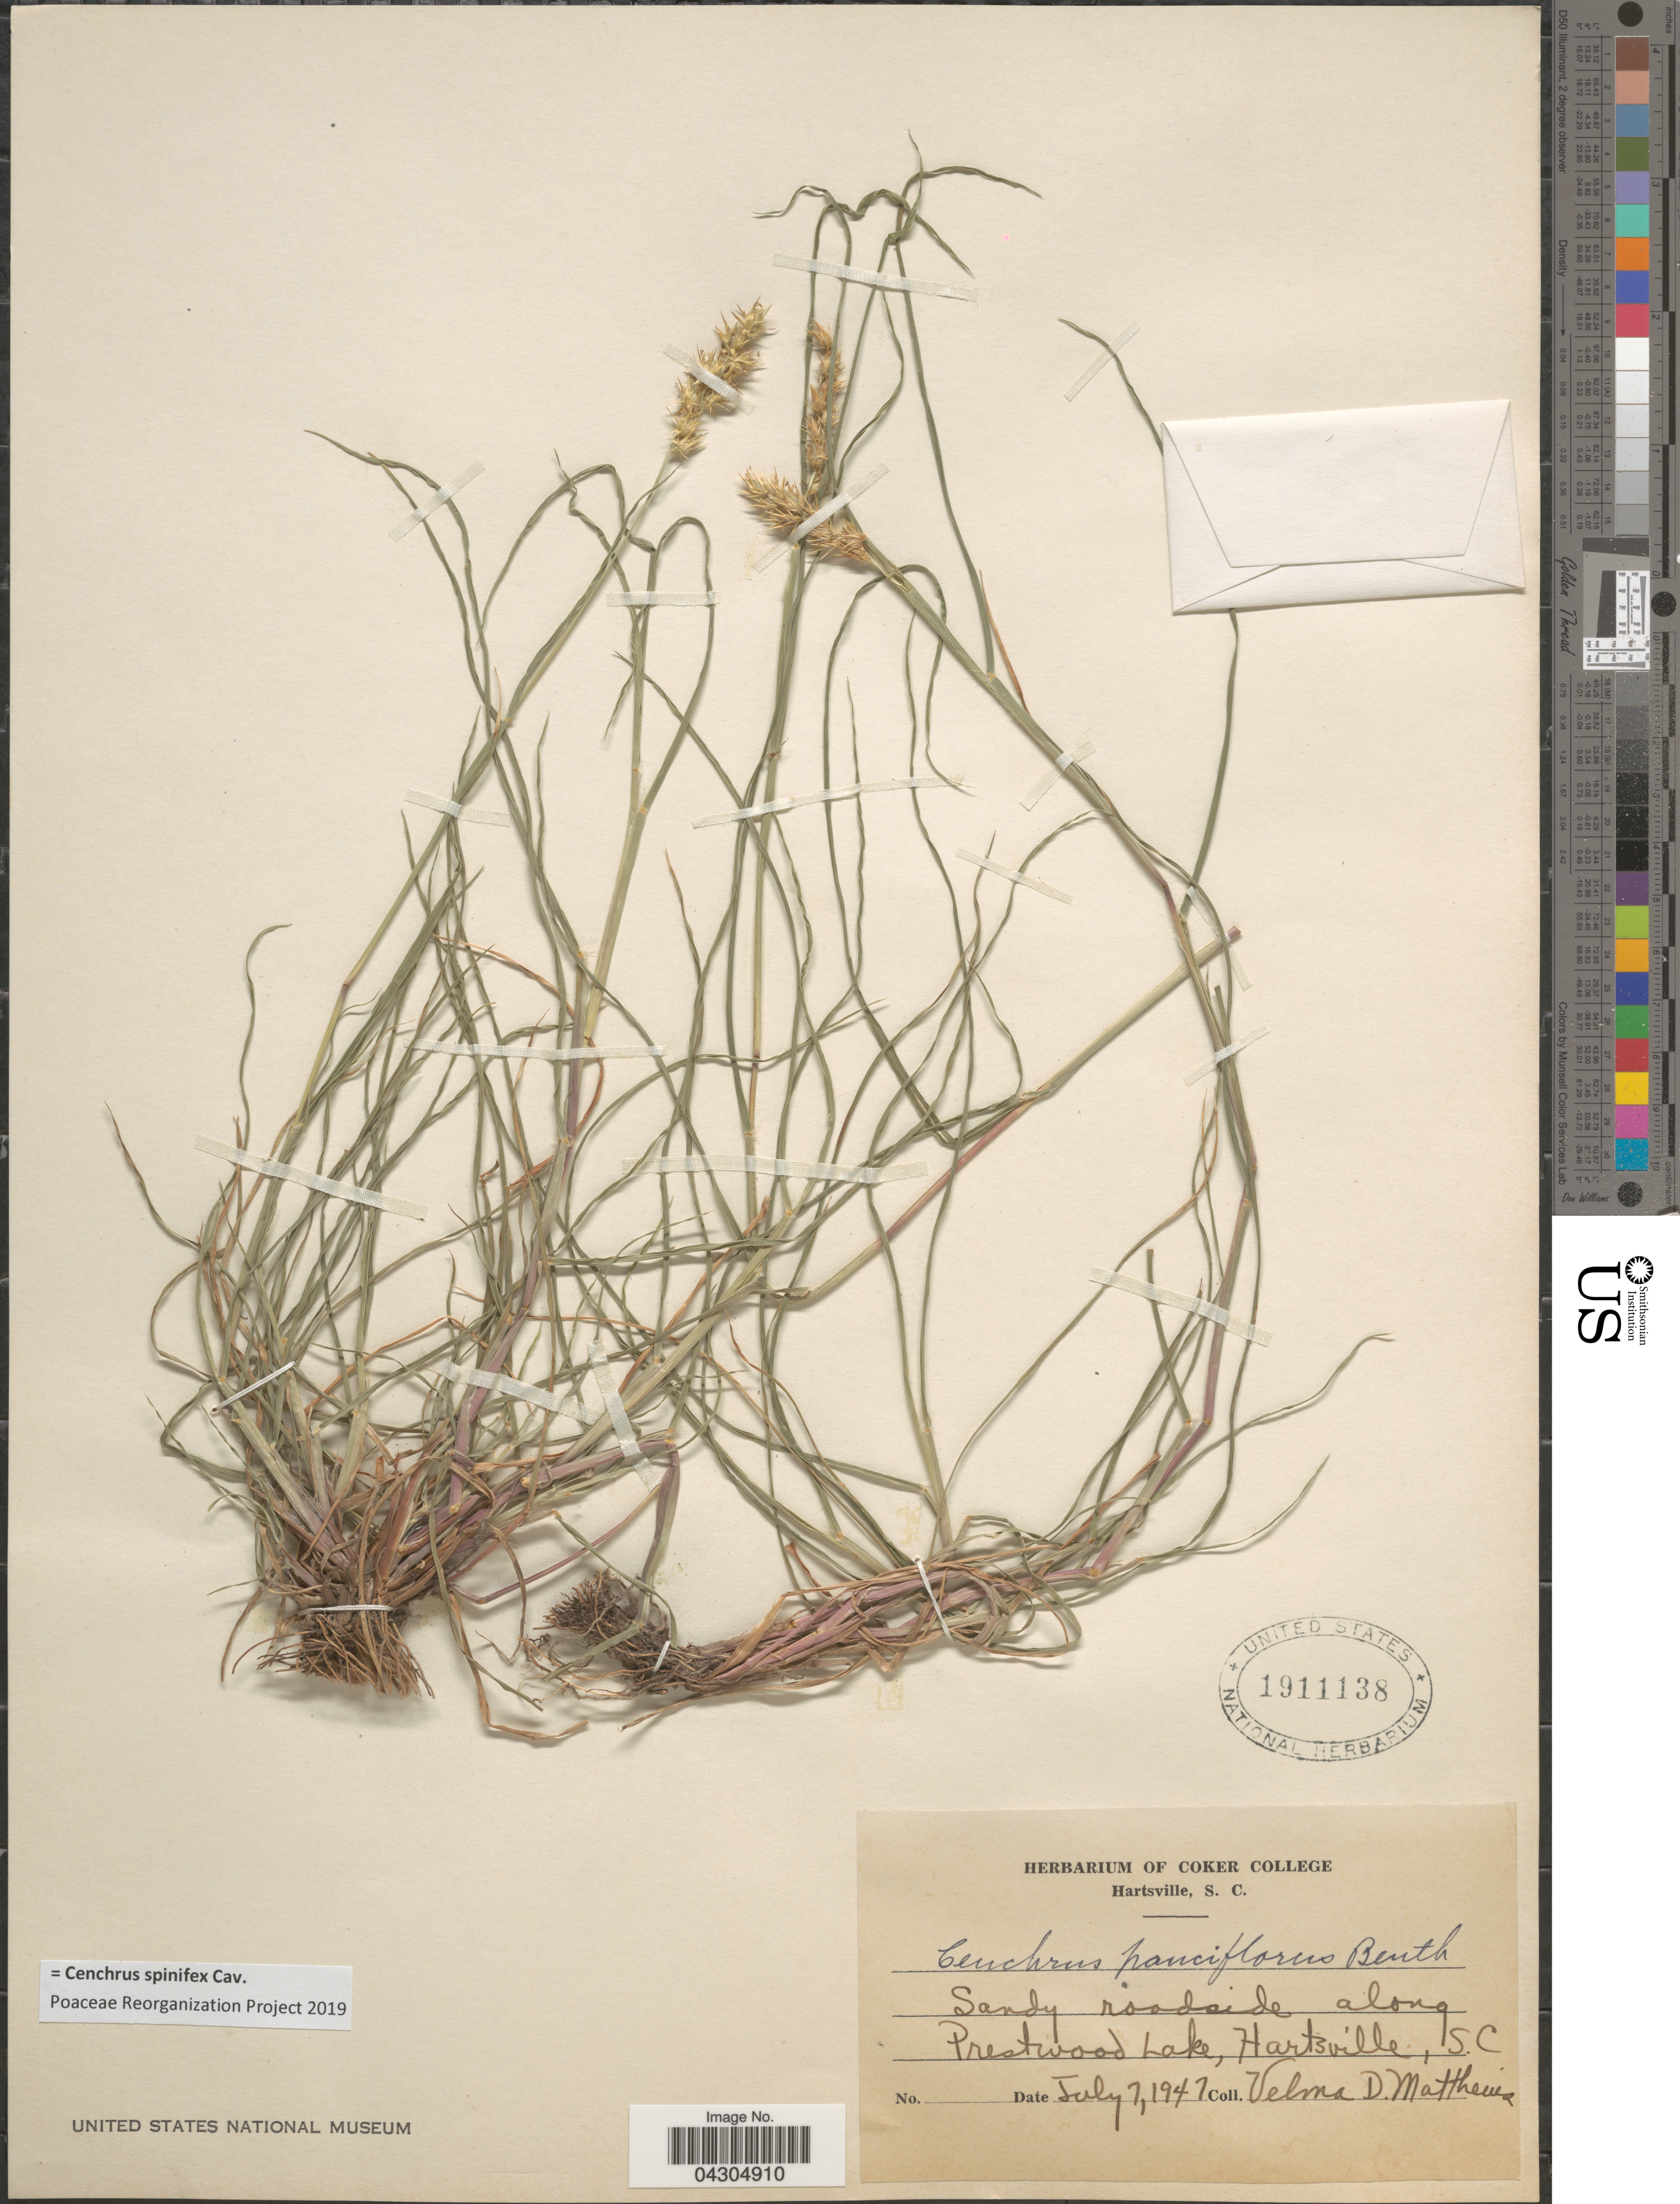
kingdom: Plantae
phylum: Tracheophyta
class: Liliopsida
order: Poales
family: Poaceae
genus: Cenchrus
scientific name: Cenchrus spinifex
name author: Cav.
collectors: V. Matthews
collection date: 1947-07-07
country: United States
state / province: South Carolina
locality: Sandy roadside along Prestwood Lake, Hartsville.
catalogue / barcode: US 1911138